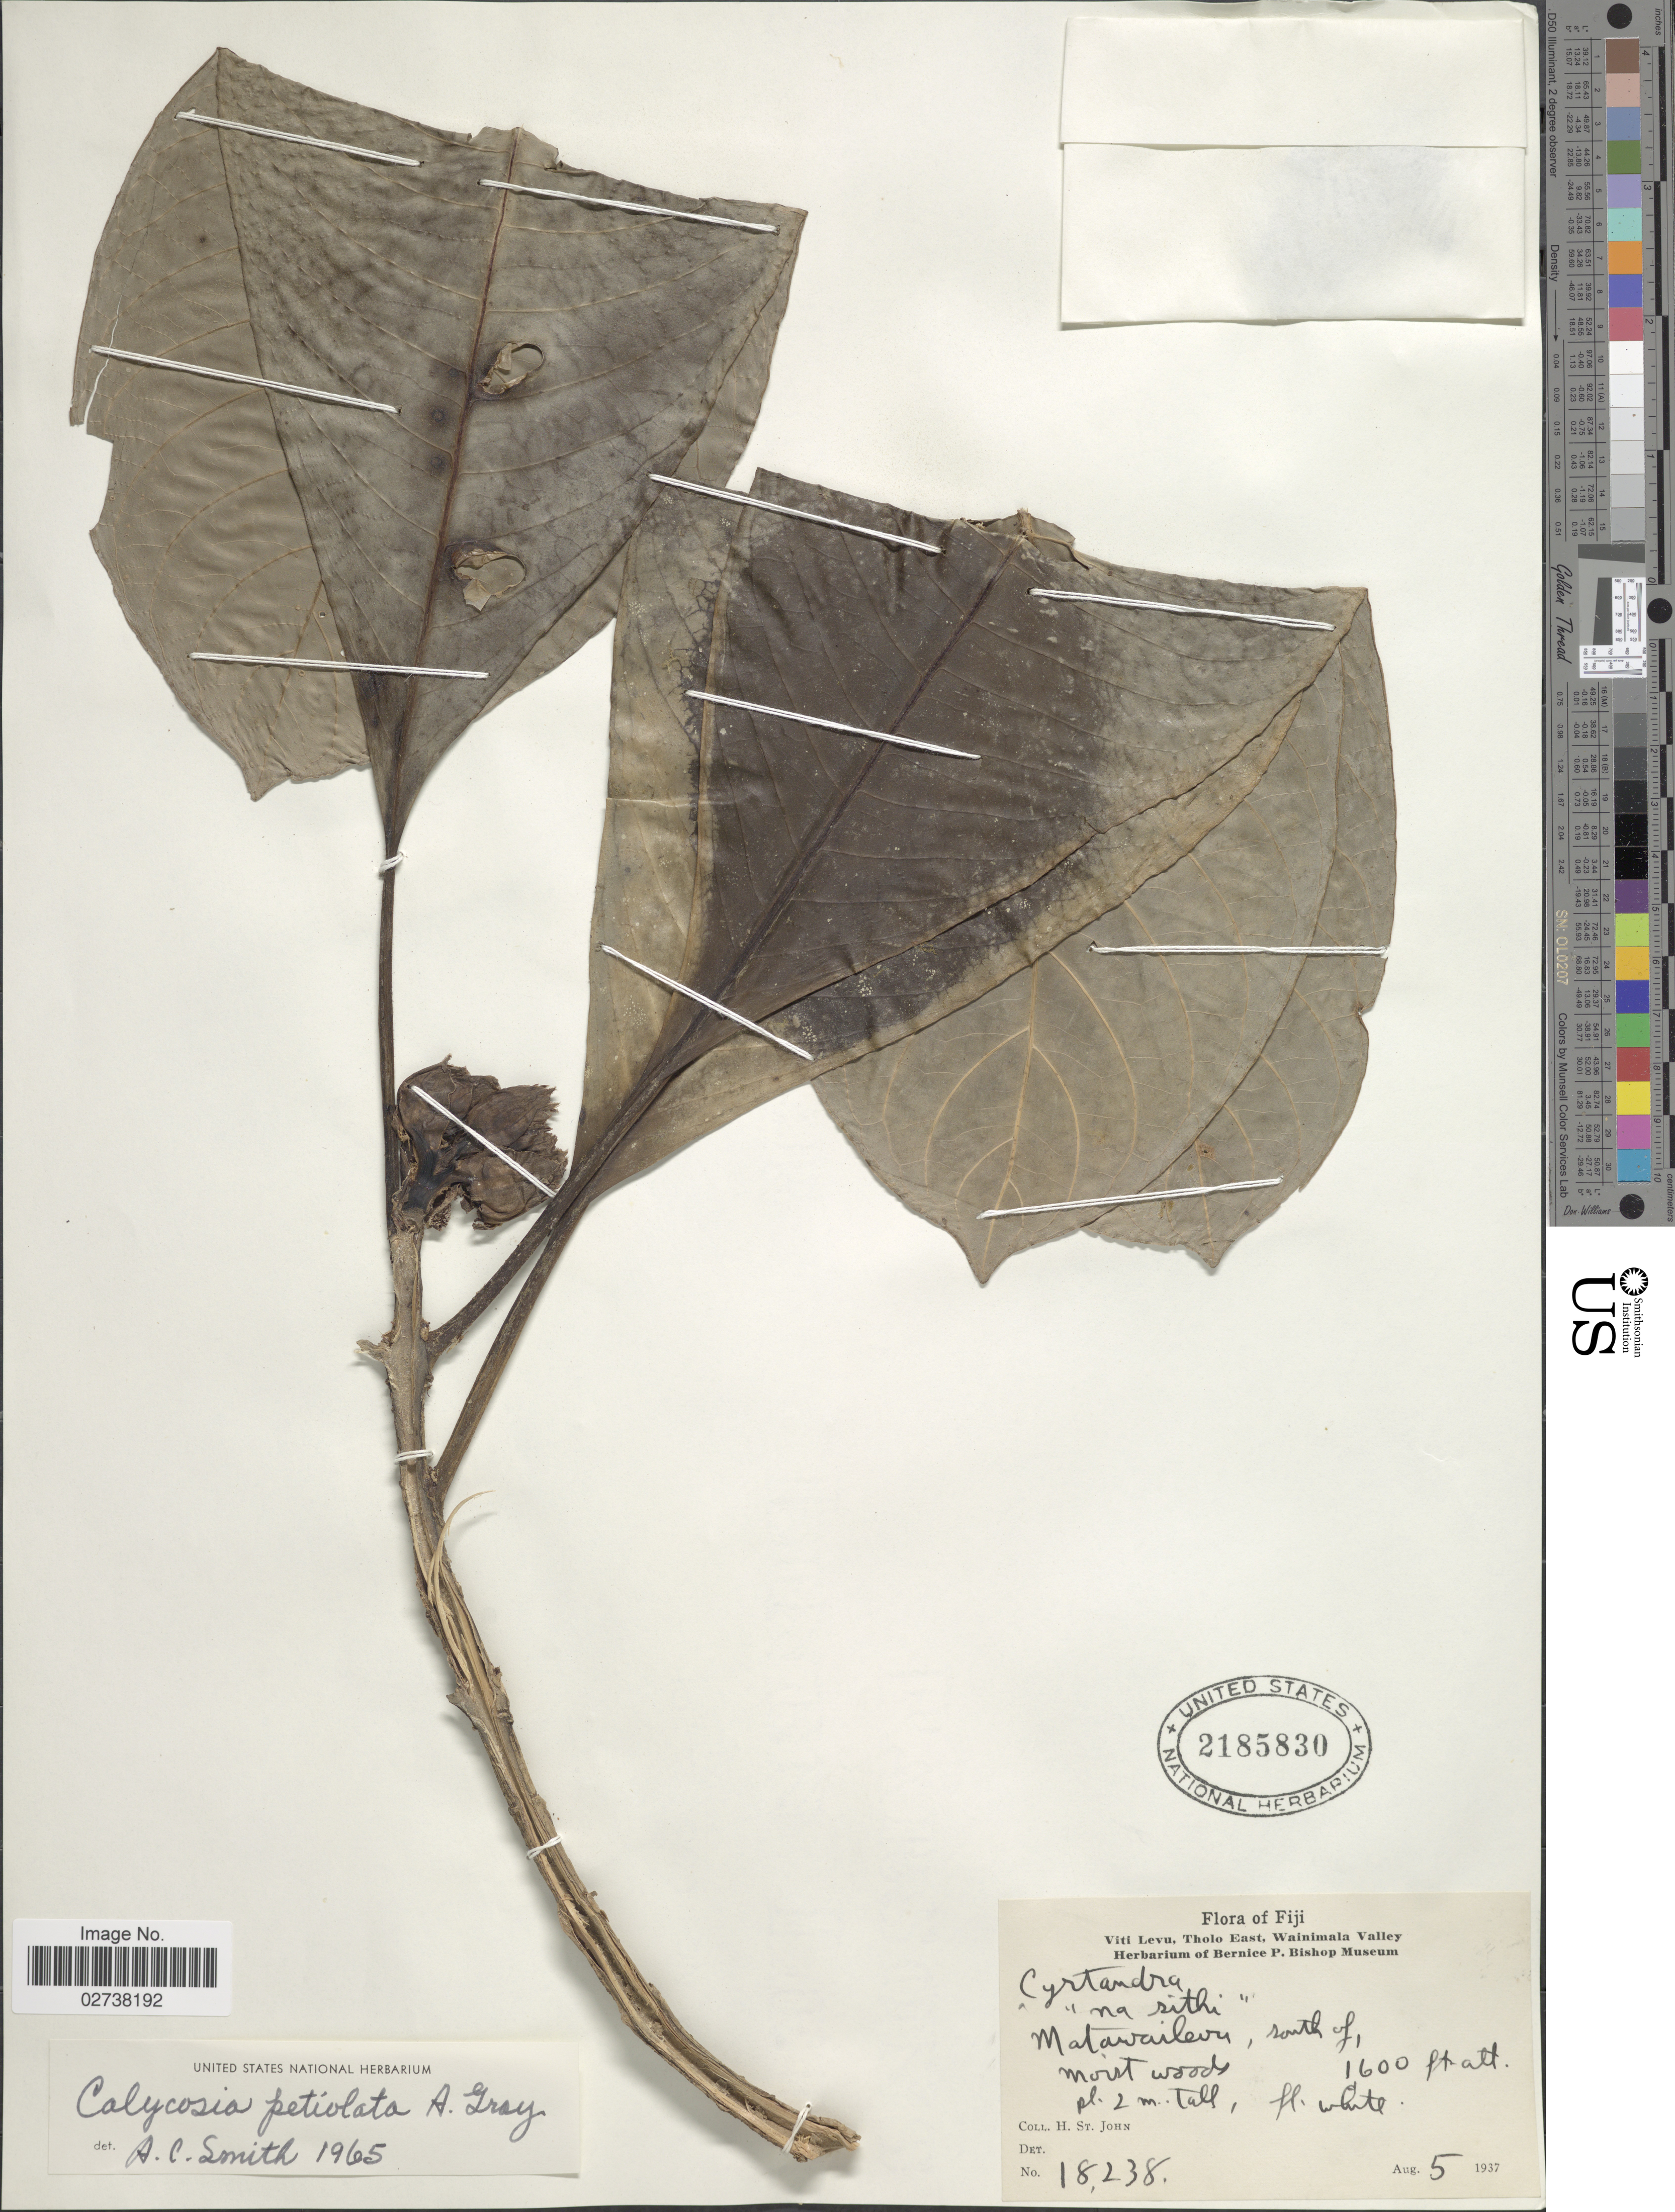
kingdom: Plantae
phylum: Tracheophyta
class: Magnoliopsida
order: Gentianales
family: Rubiaceae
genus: Calycosia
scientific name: Calycosia petiolata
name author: A. Gray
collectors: H. St. John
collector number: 18238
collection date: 1937-08-05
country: Fiji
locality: Viti Levu, Tholo East, Wainimala Valley, Matawailevu, south of, moist woods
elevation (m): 488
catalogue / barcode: US 2185830